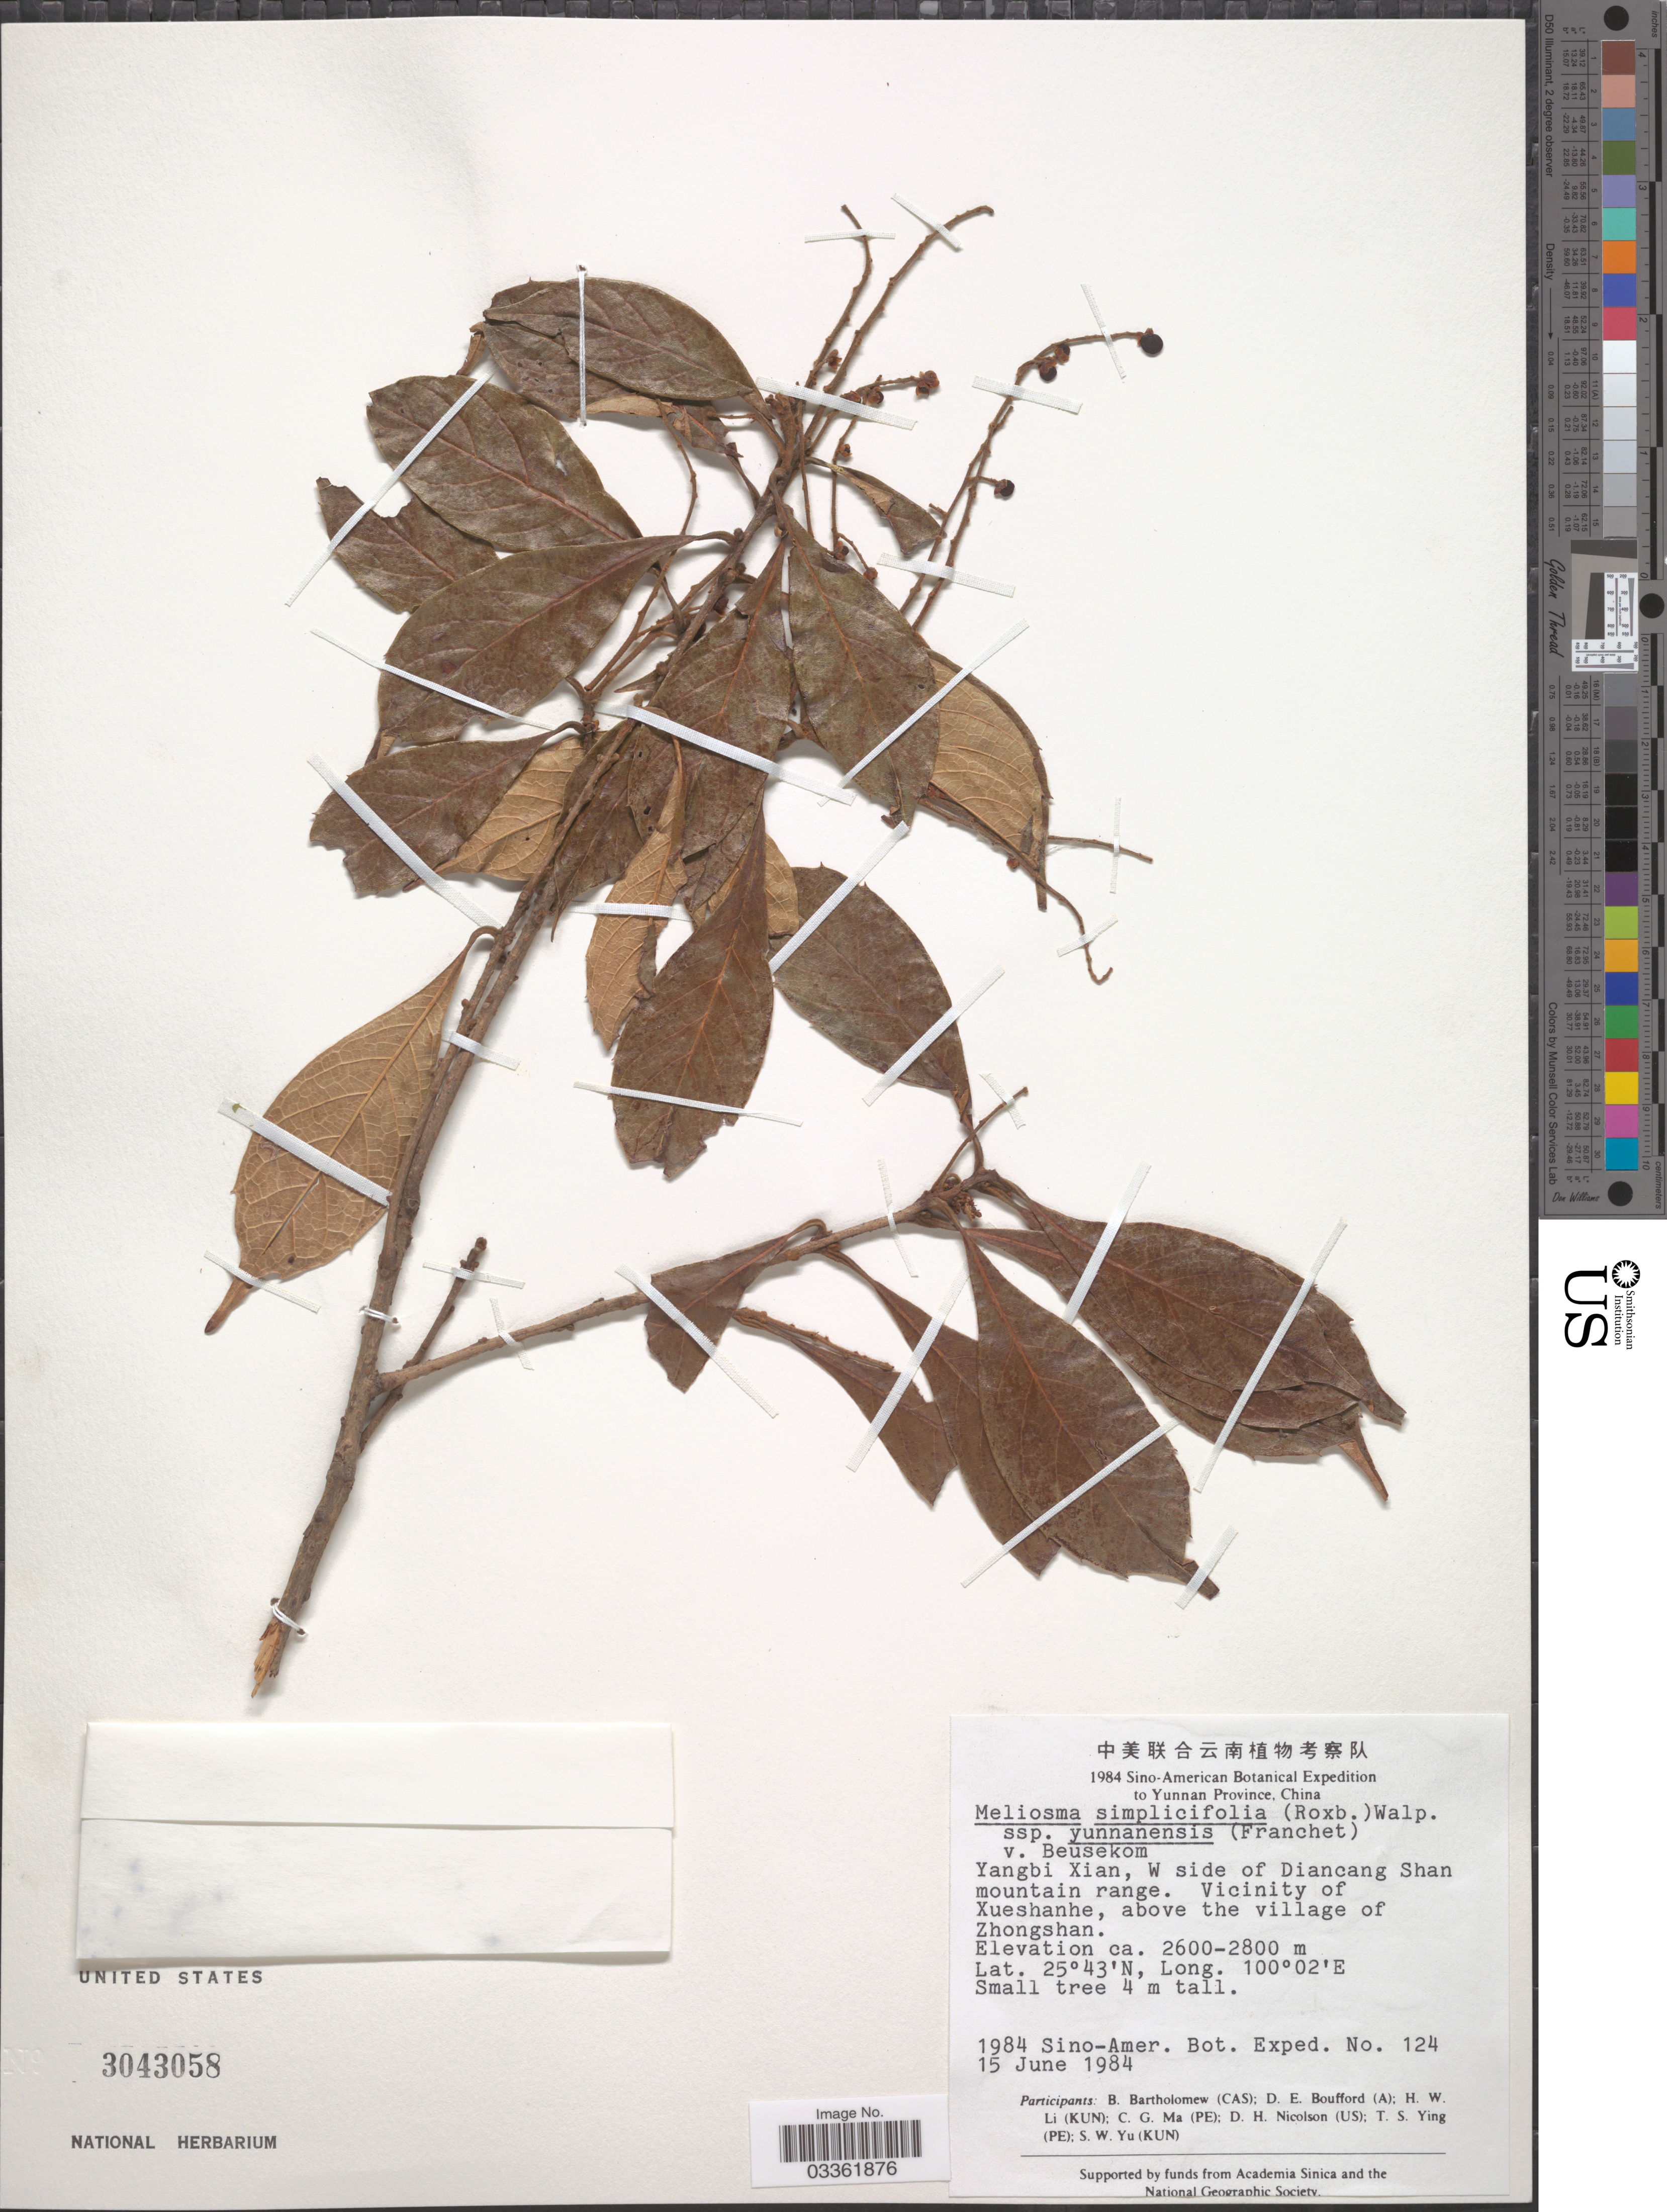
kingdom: Plantae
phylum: Tracheophyta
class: Magnoliopsida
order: Proteales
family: Sabiaceae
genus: Meliosma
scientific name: Meliosma simplicifolia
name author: (Roxb.) Walp.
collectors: Sino-Amer. Bot. Exped. 1984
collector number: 124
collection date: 1984-06-15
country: China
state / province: Yunnan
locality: Yangbi Xian, W side of Diancang Shan mountain range. Vicinity of Xueshanhe, above the village of Zhongshan.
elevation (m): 2600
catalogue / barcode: US 3043058